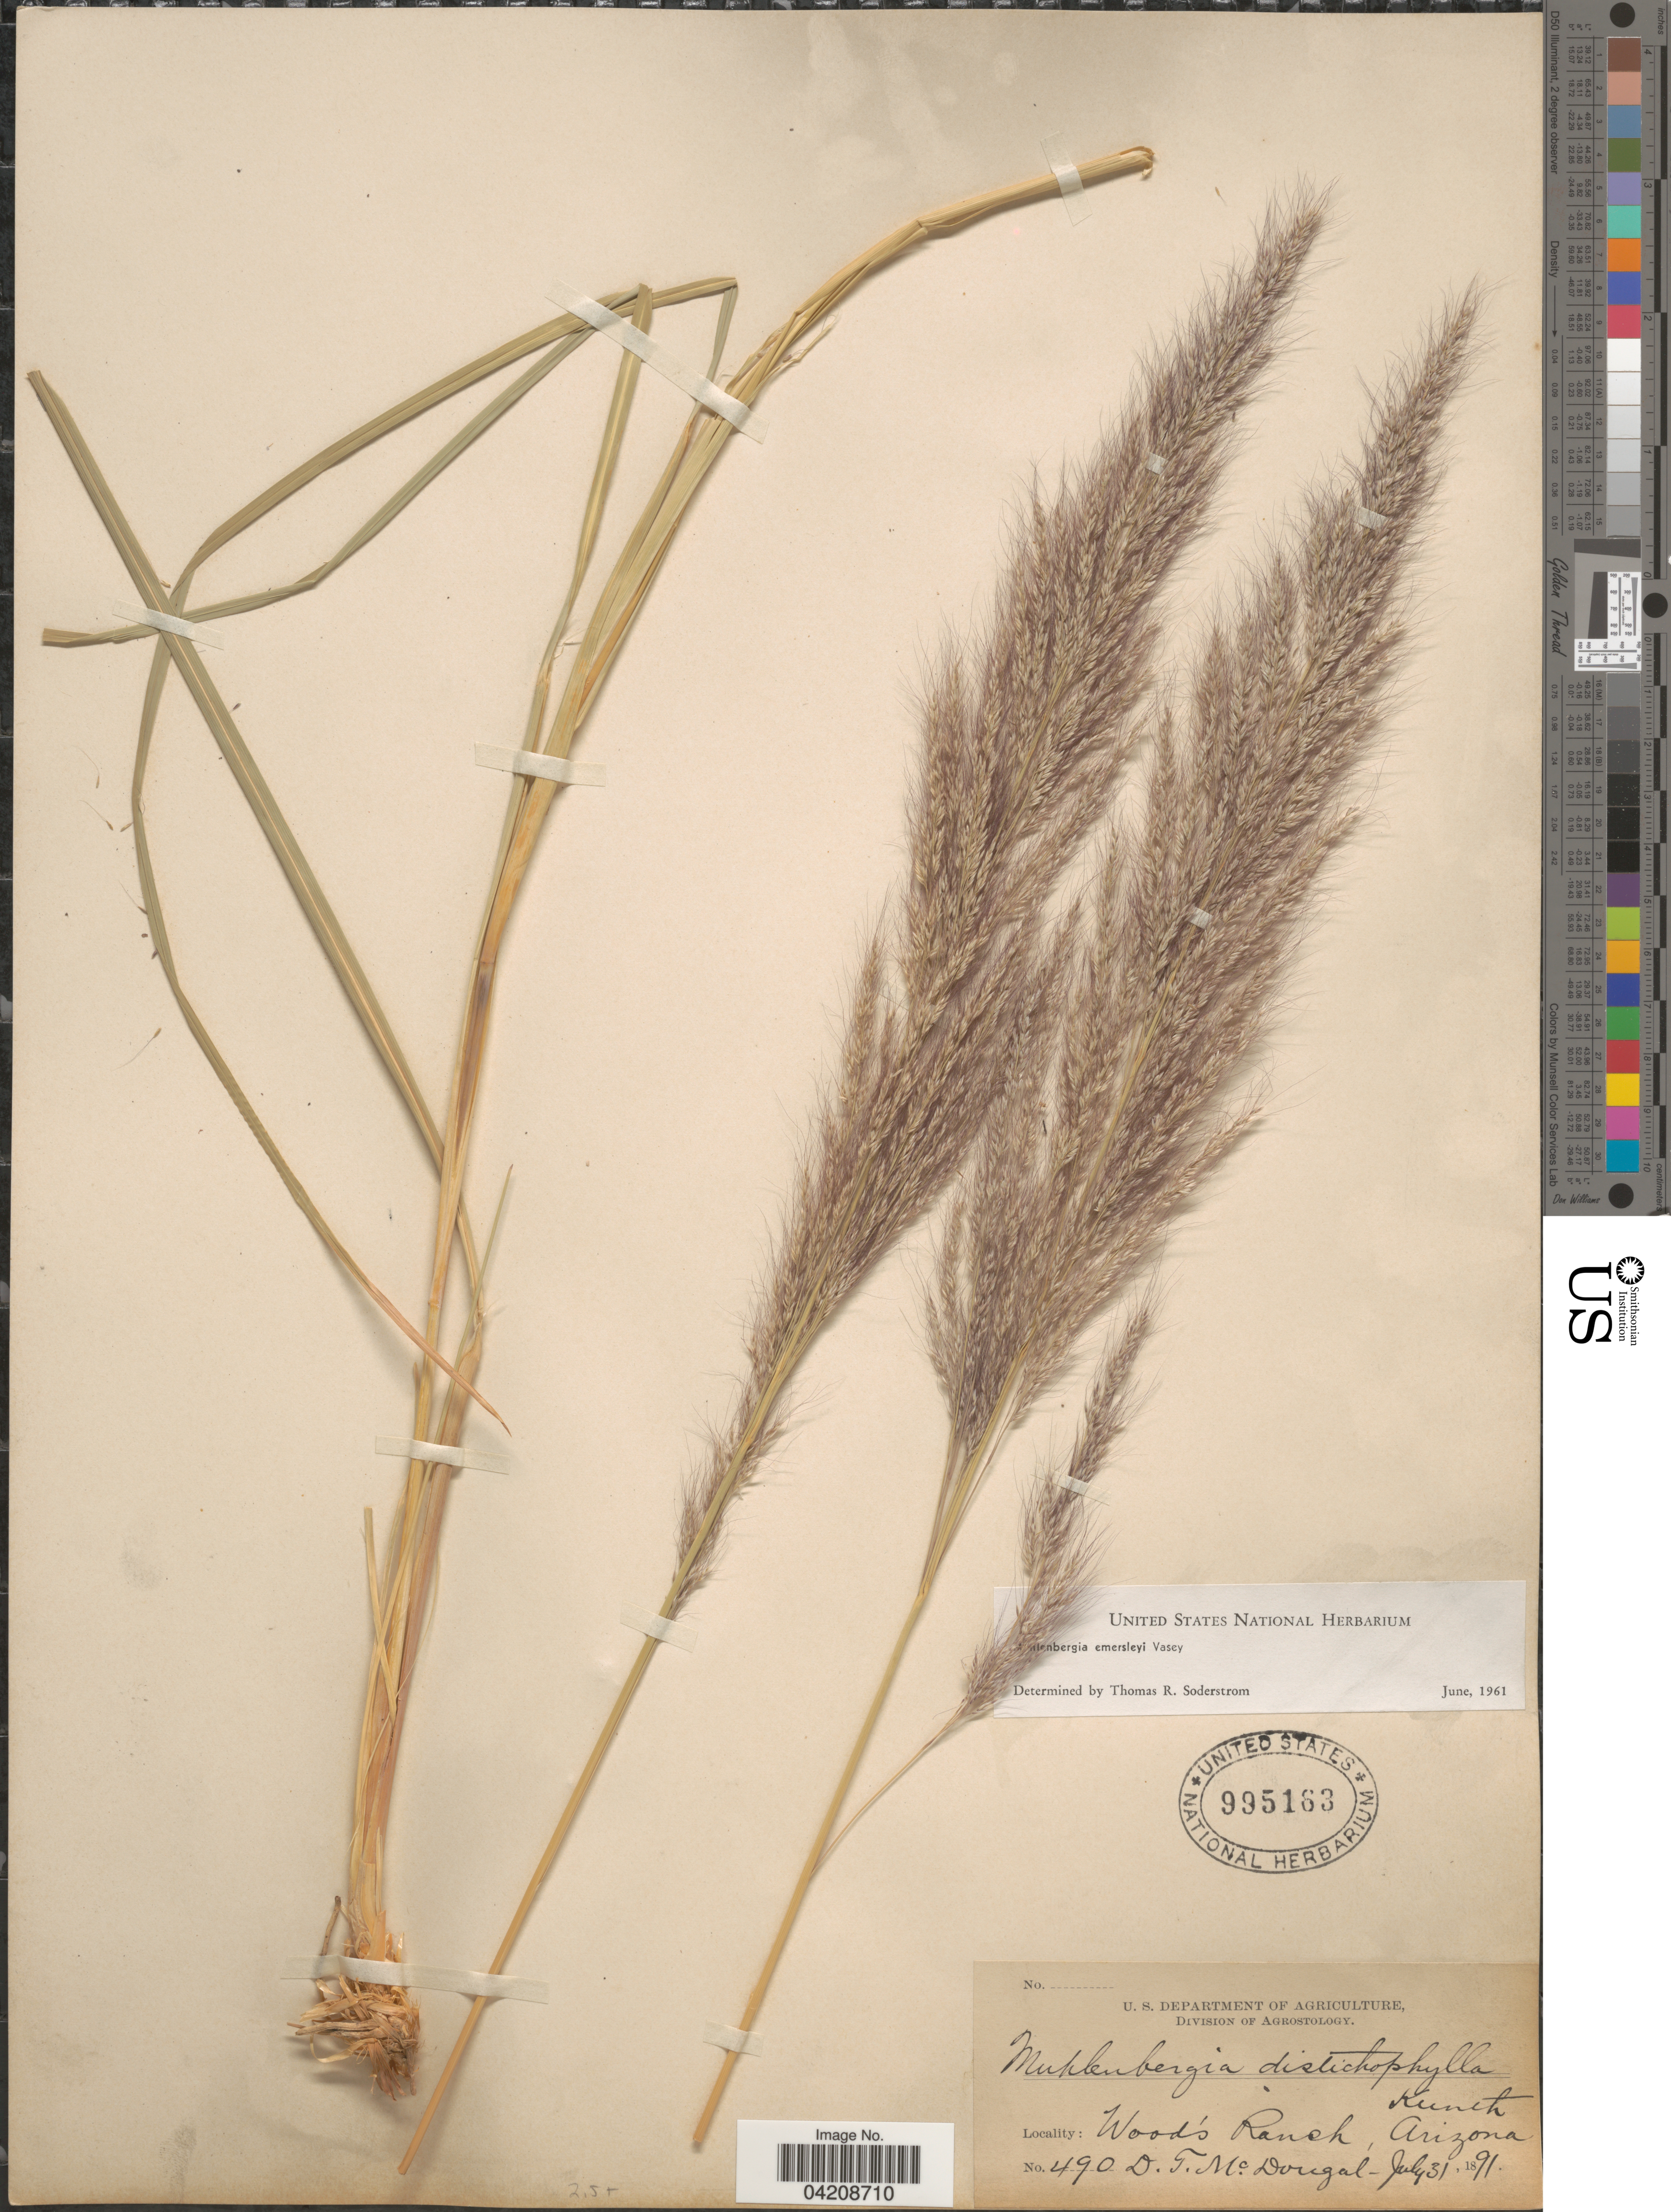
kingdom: Plantae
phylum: Tracheophyta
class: Liliopsida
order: Poales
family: Poaceae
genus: Muhlenbergia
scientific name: Muhlenbergia emersleyi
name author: Vasey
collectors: D. McDougal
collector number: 490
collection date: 1891-07-31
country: United States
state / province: Arizona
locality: Wood's Ranch.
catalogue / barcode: US 995163